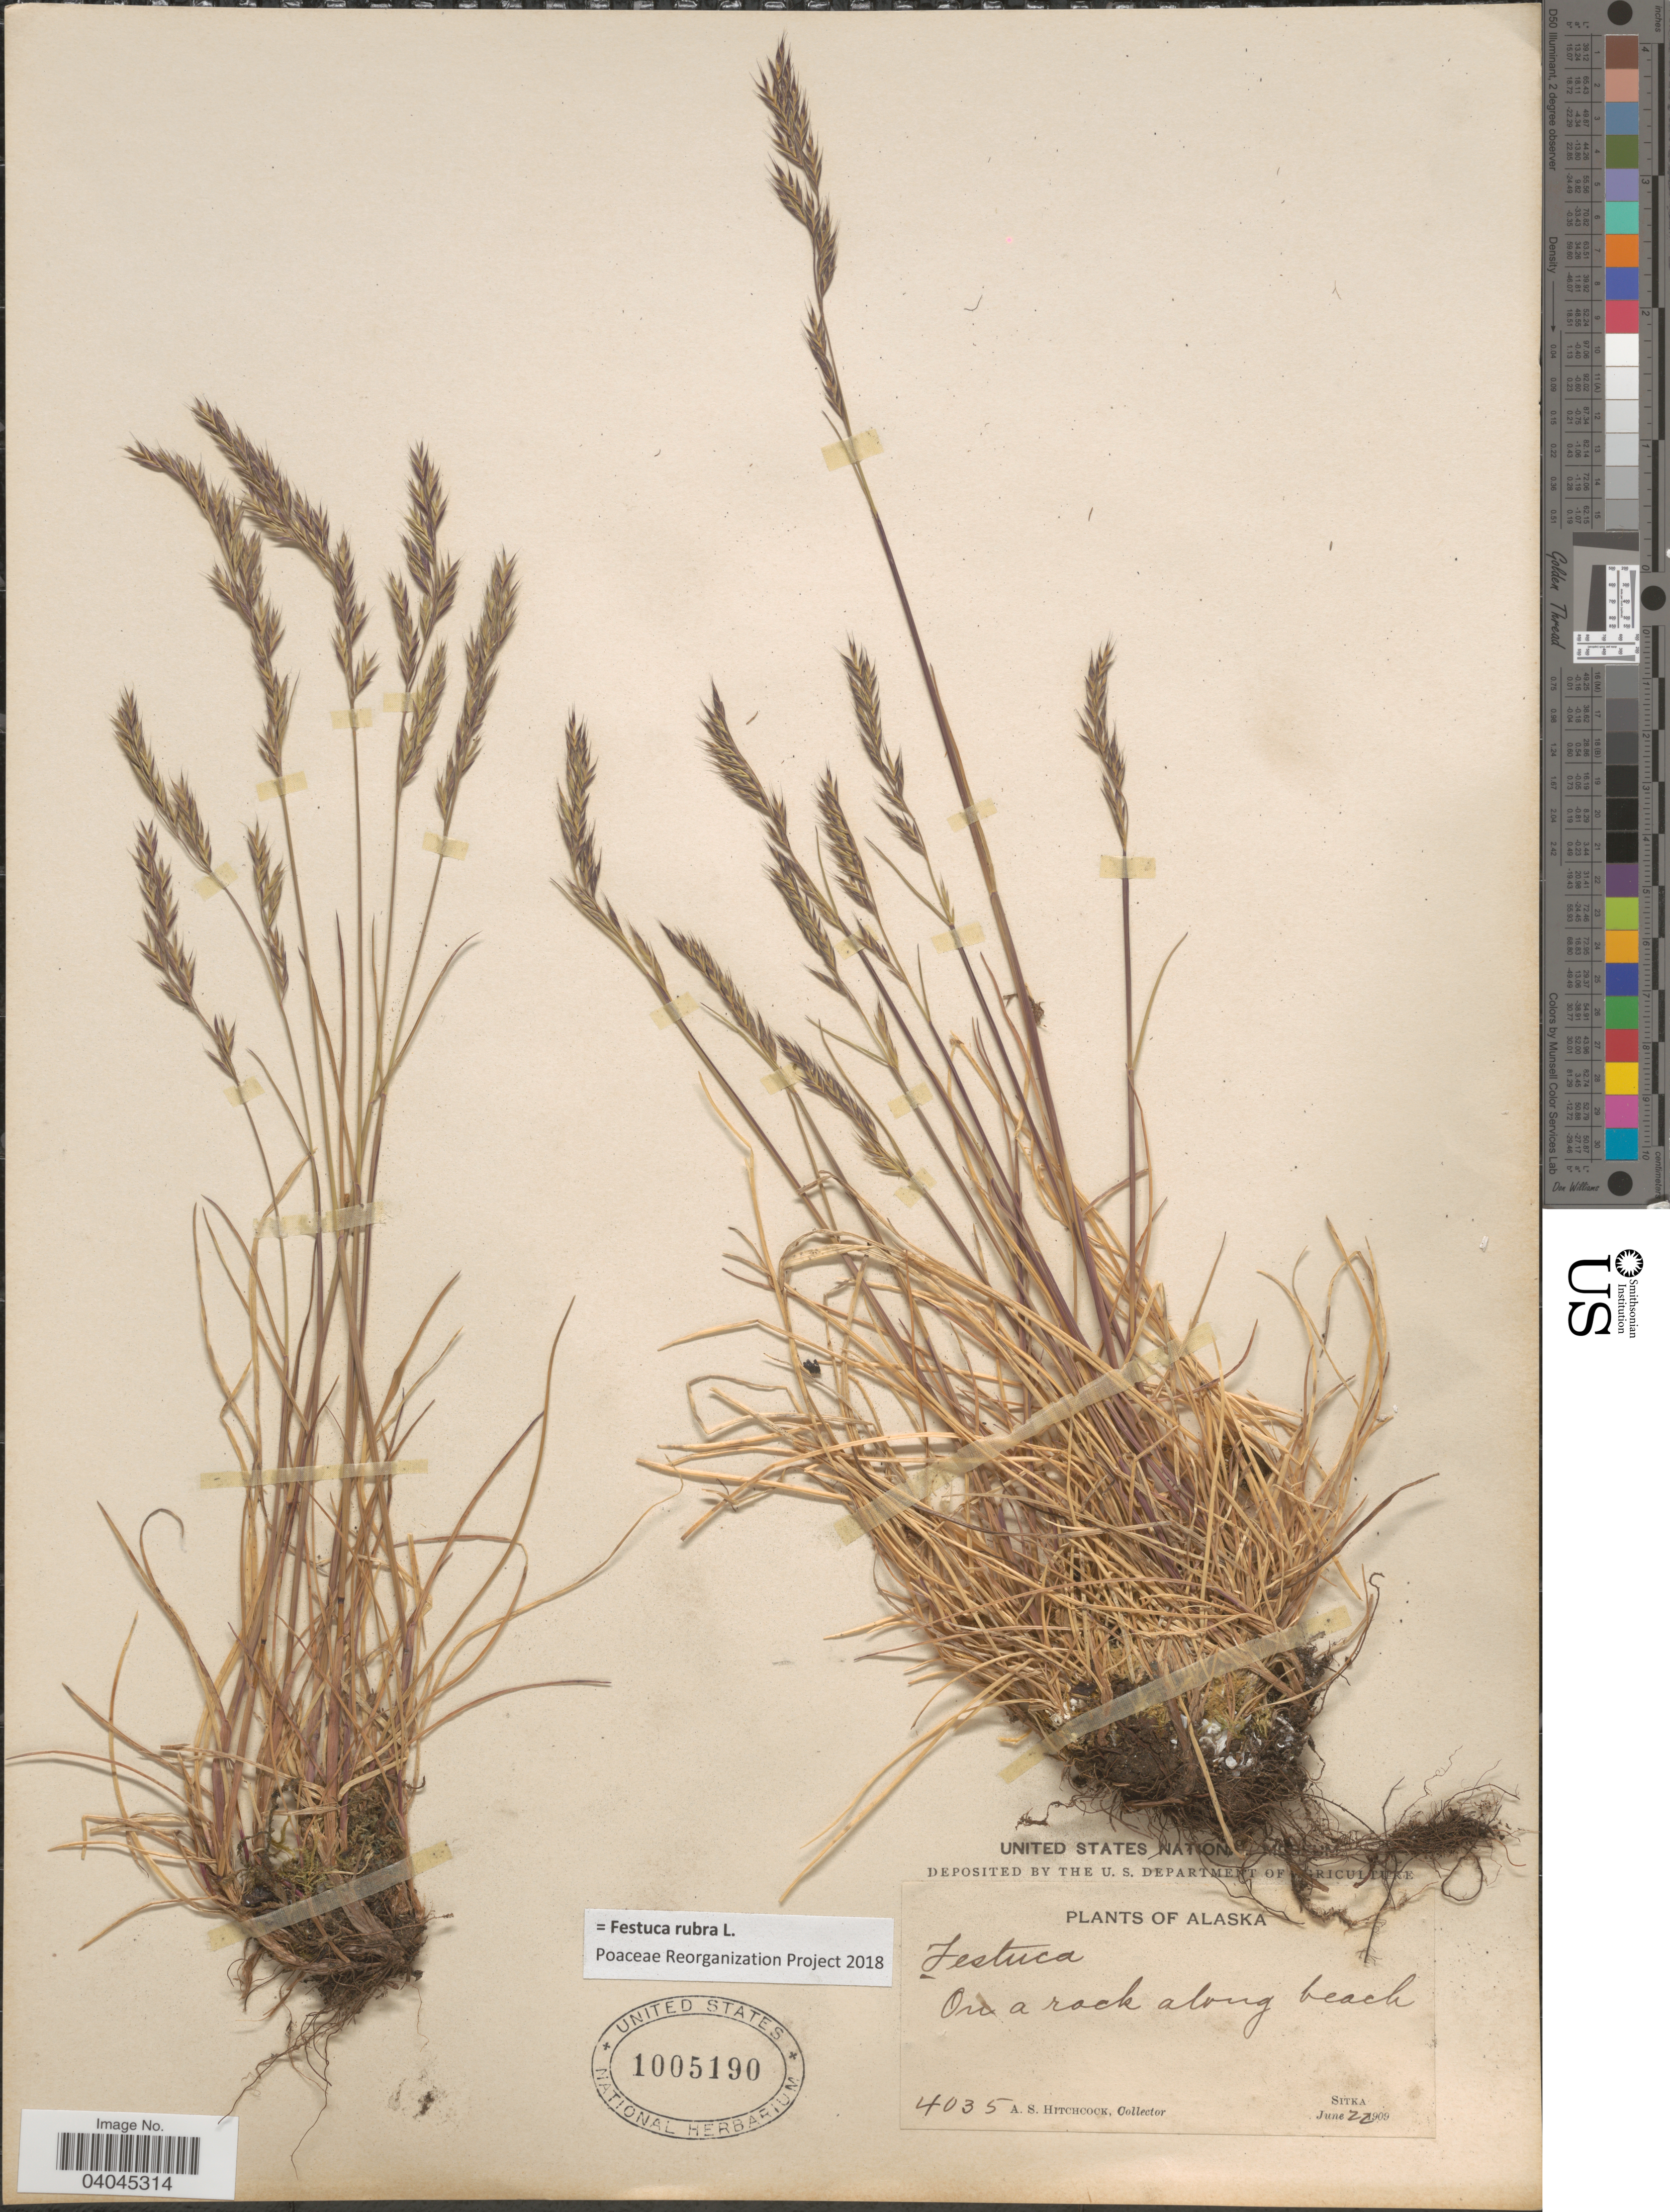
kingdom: Plantae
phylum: Tracheophyta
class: Liliopsida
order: Poales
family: Poaceae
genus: Festuca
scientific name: Festuca rubra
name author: L.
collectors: A. S. Hitchcock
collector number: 4035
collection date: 1909-06-22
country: United States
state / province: Alaska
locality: Sitka.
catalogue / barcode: US 1005190